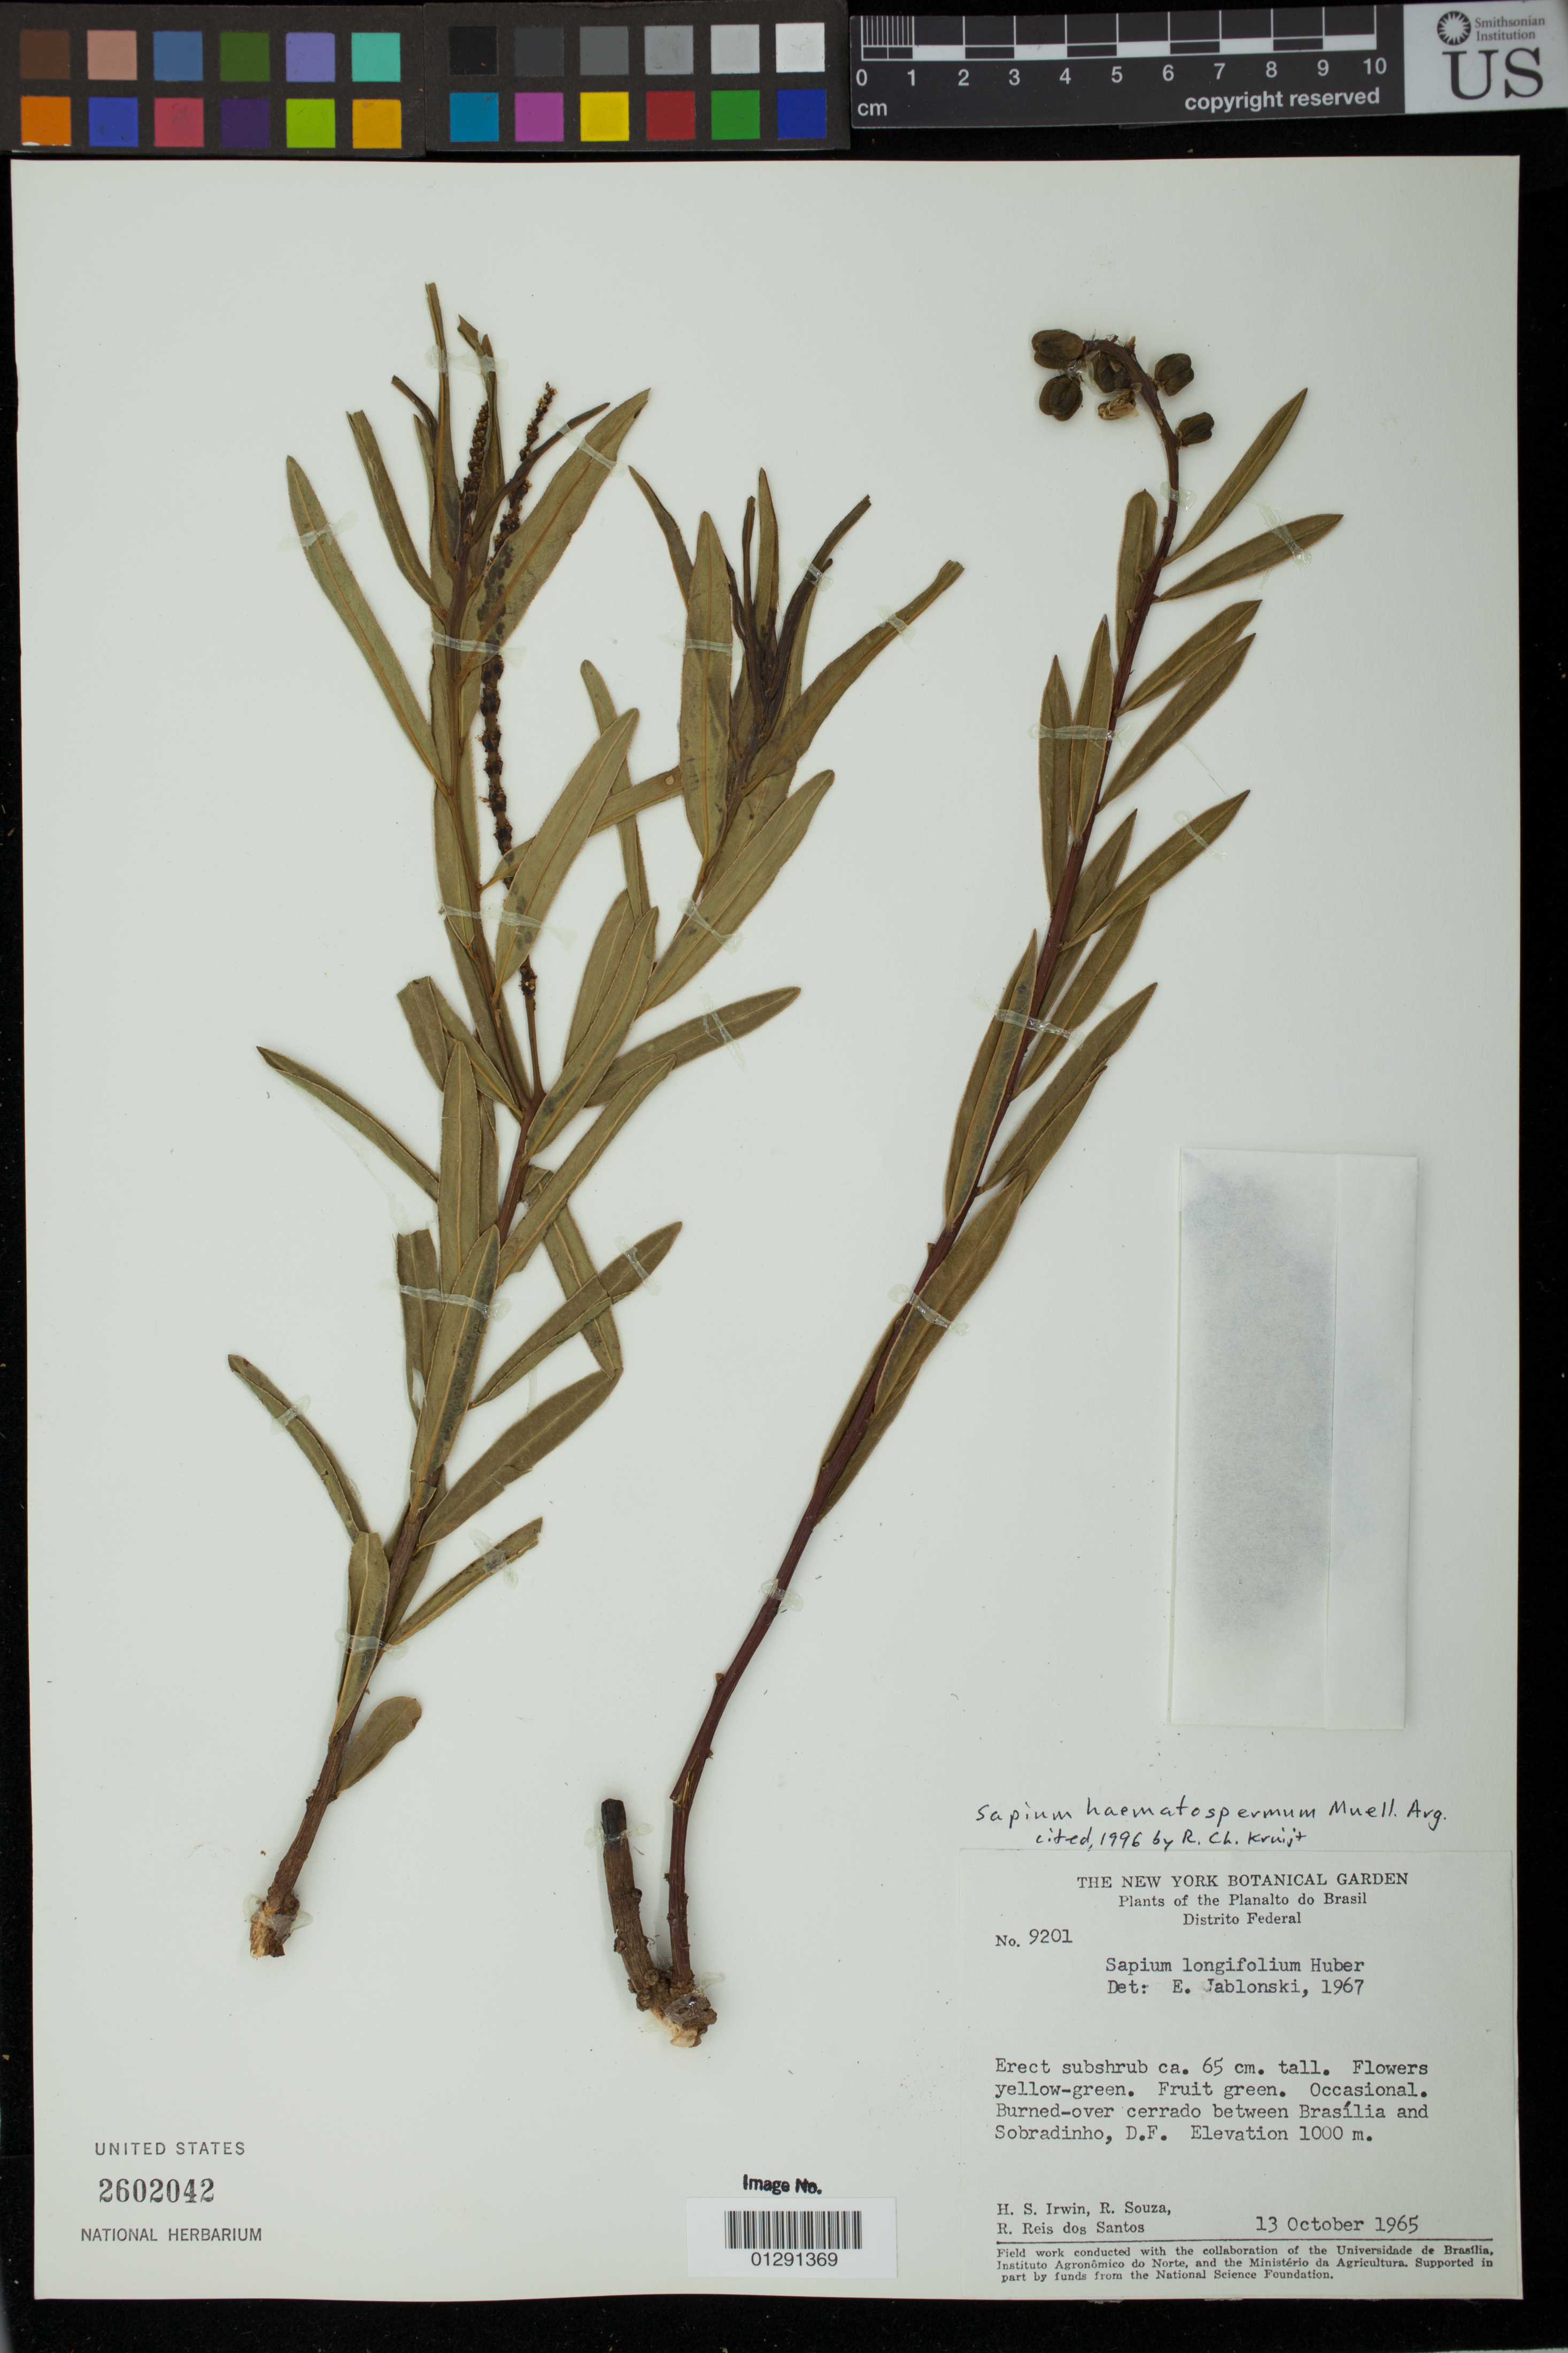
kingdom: Plantae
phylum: Tracheophyta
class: Magnoliopsida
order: Malpighiales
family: Euphorbiaceae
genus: Sapium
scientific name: Sapium haematospermum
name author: Müll. Arg.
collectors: H. Irwin, R. Souza & R. Reis dos Santos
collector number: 9201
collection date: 1965-10-13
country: Brazil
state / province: Distrito Federal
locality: Between Brasilia and Sobradinho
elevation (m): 1000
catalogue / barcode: US 2602042